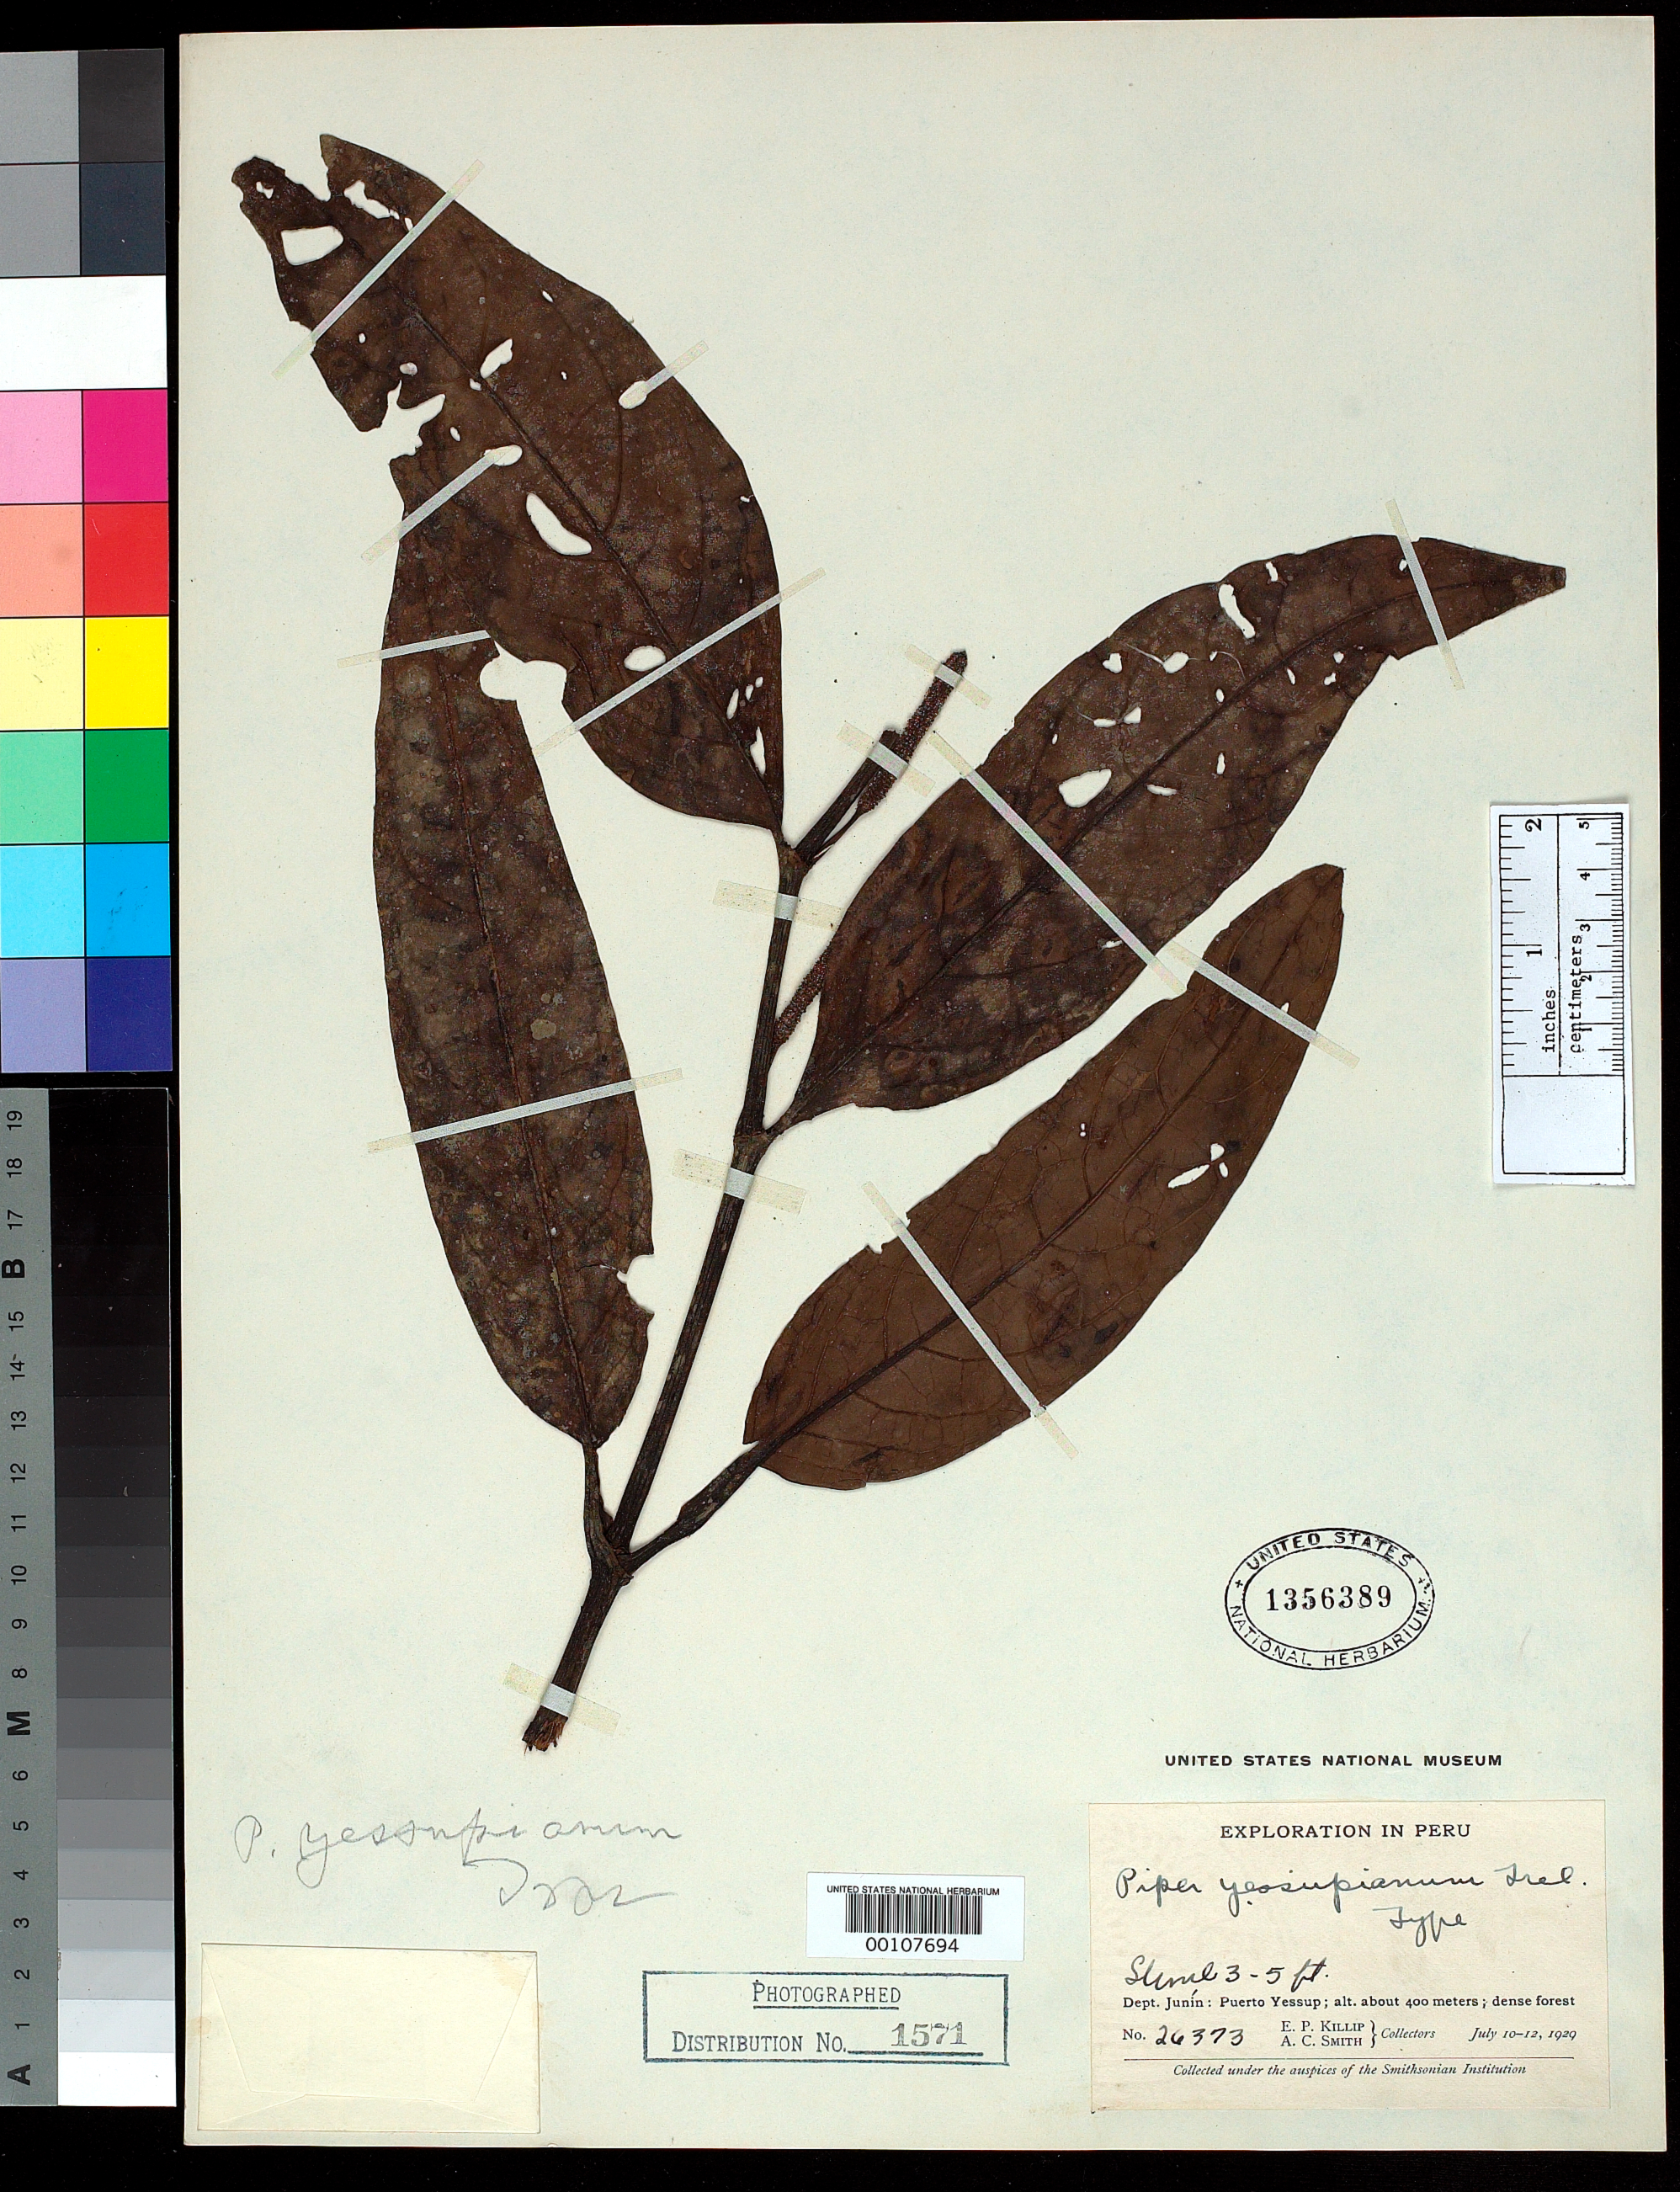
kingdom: Plantae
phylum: Tracheophyta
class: Magnoliopsida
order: Piperales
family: Piperaceae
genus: Piper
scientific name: Piper yessupianum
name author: Trel. in J.F. Macbr.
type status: Holotype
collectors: E. P. Killip & A. C. Smith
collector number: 26373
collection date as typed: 10 Jul 1929 to 12 Jul 1929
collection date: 1929-07-10/1929-07-12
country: Peru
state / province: Junín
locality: Puerto Yessup.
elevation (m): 400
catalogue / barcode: US 1356389